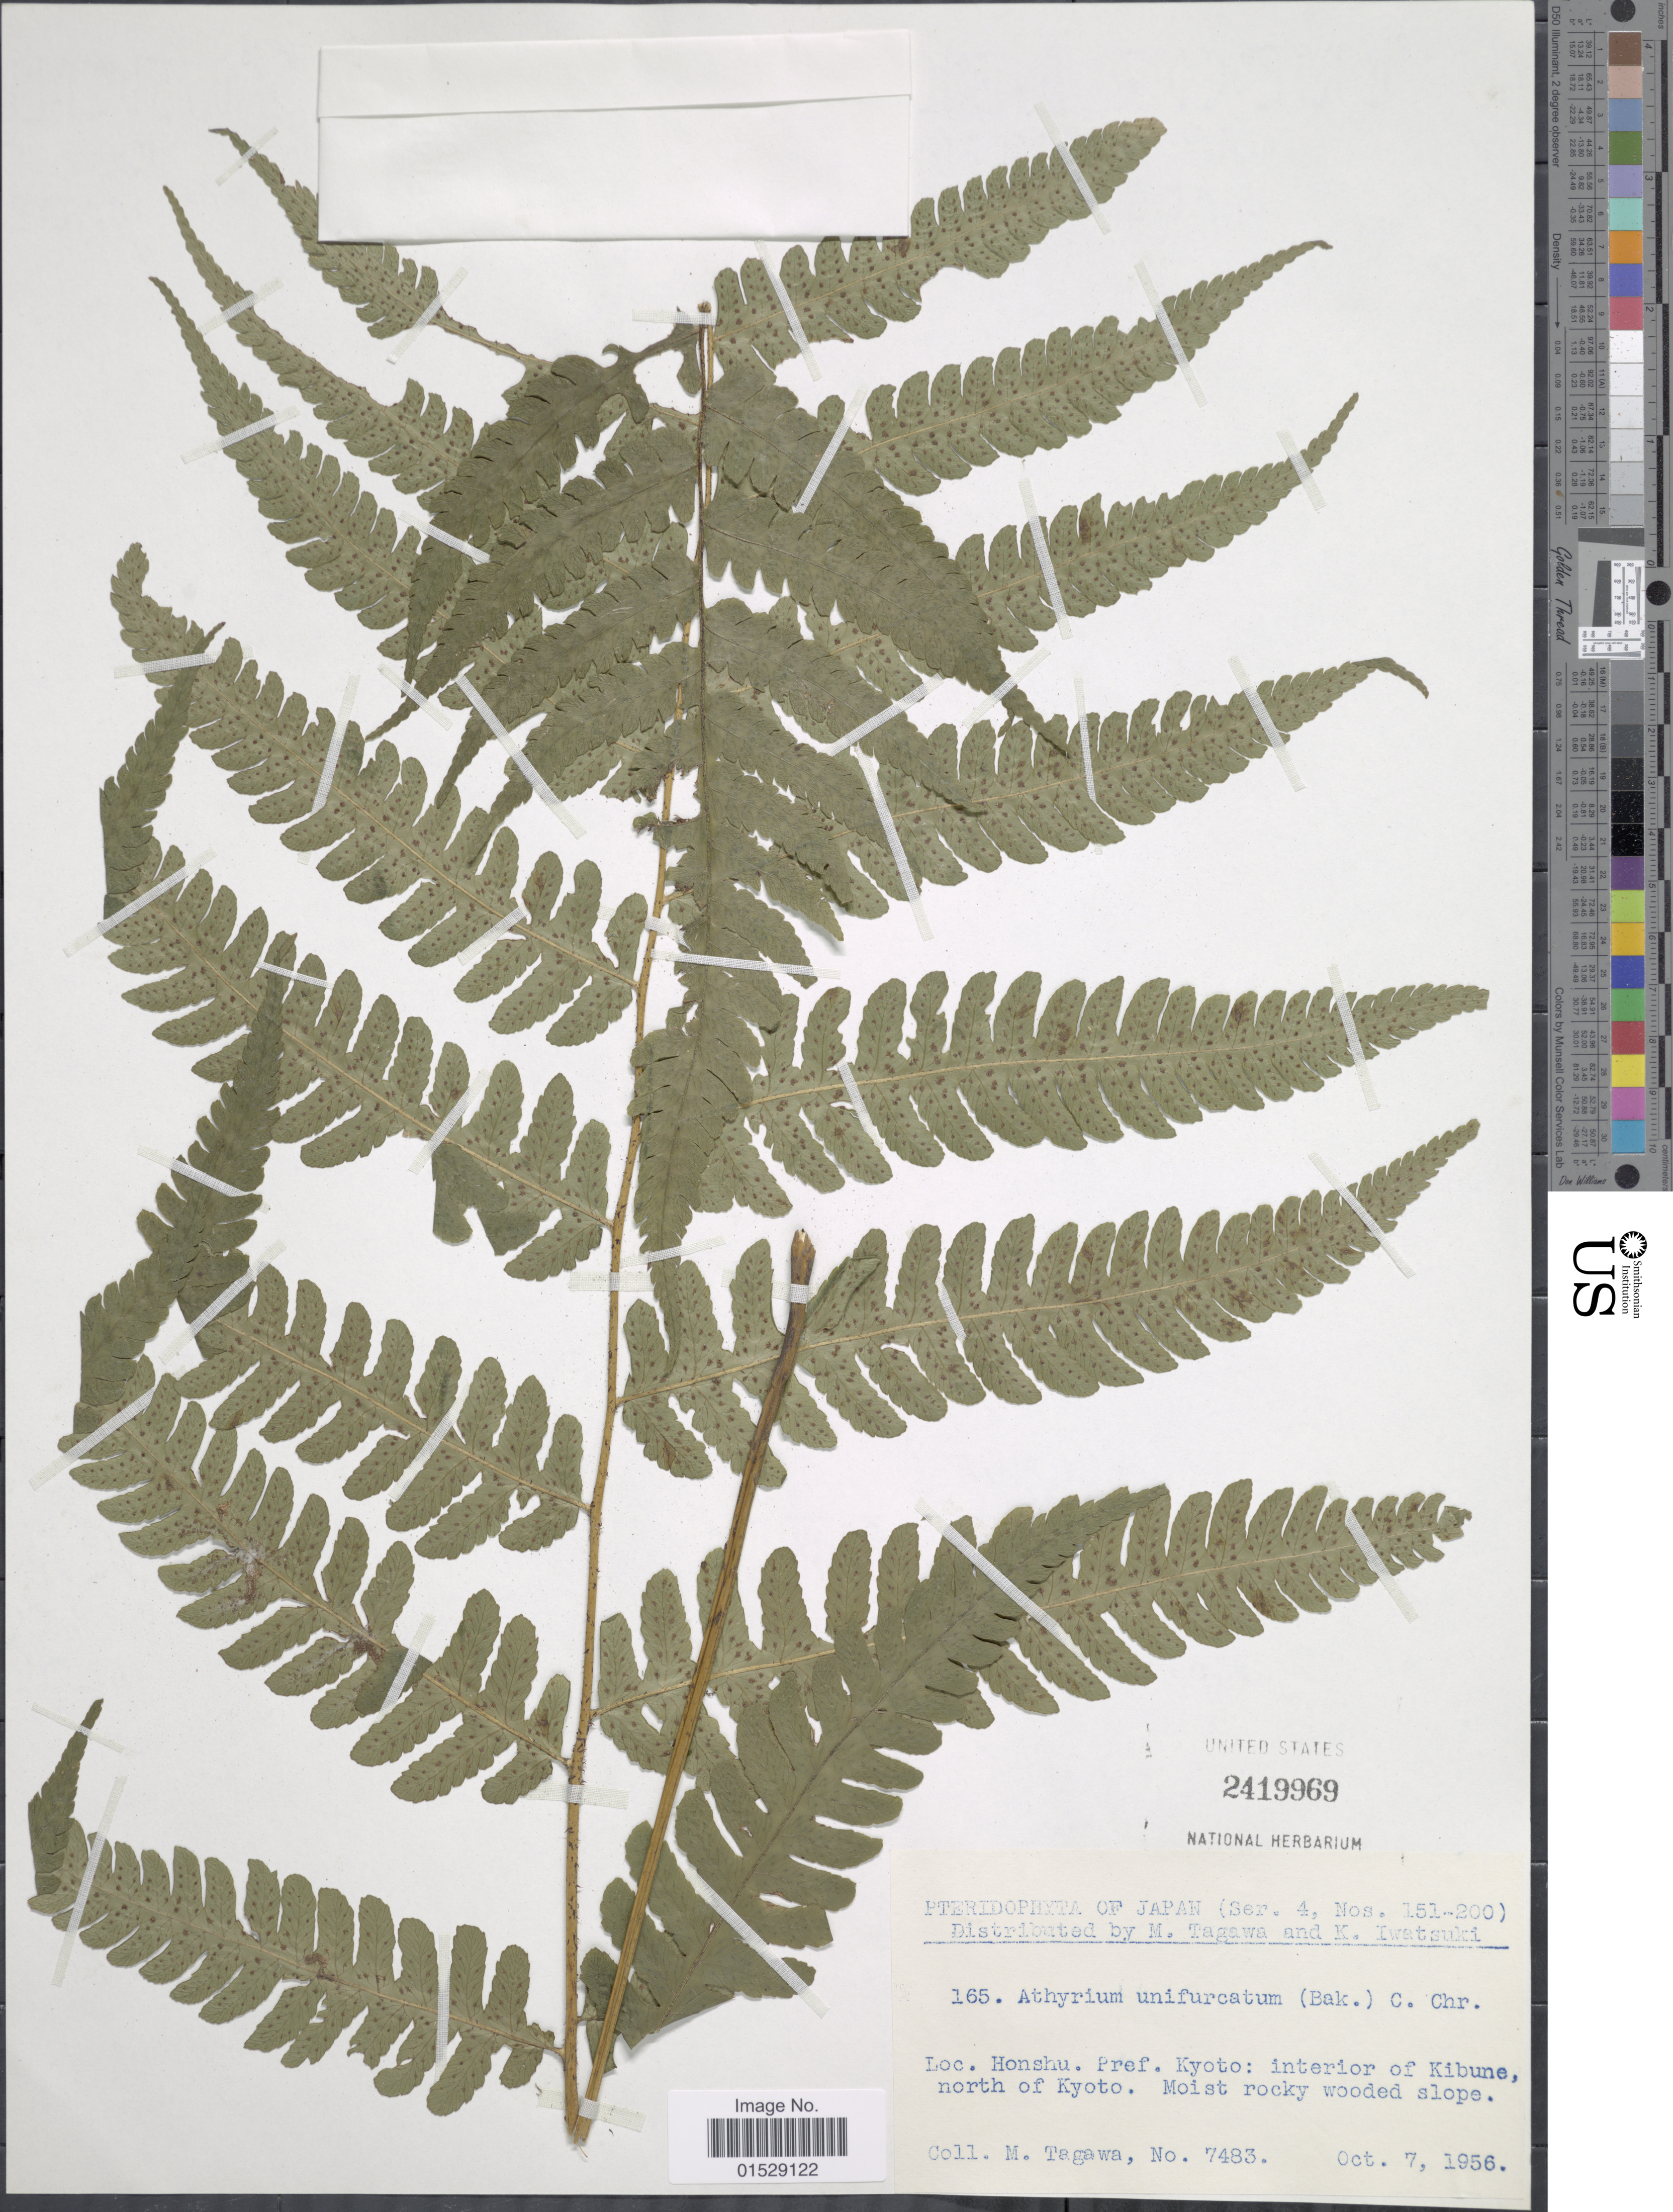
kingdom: Plantae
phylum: Tracheophyta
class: Polypodiopsida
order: Polypodiales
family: Athyriaceae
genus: Deparia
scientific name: Deparia unifurcata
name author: (Baker) M. Kato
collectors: M. Tagawa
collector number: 7483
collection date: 1956-10-07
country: Japan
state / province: Kyoto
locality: Honshu. pref. Kyoto: interior of Kibune, north of Kyoto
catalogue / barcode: US 2419969